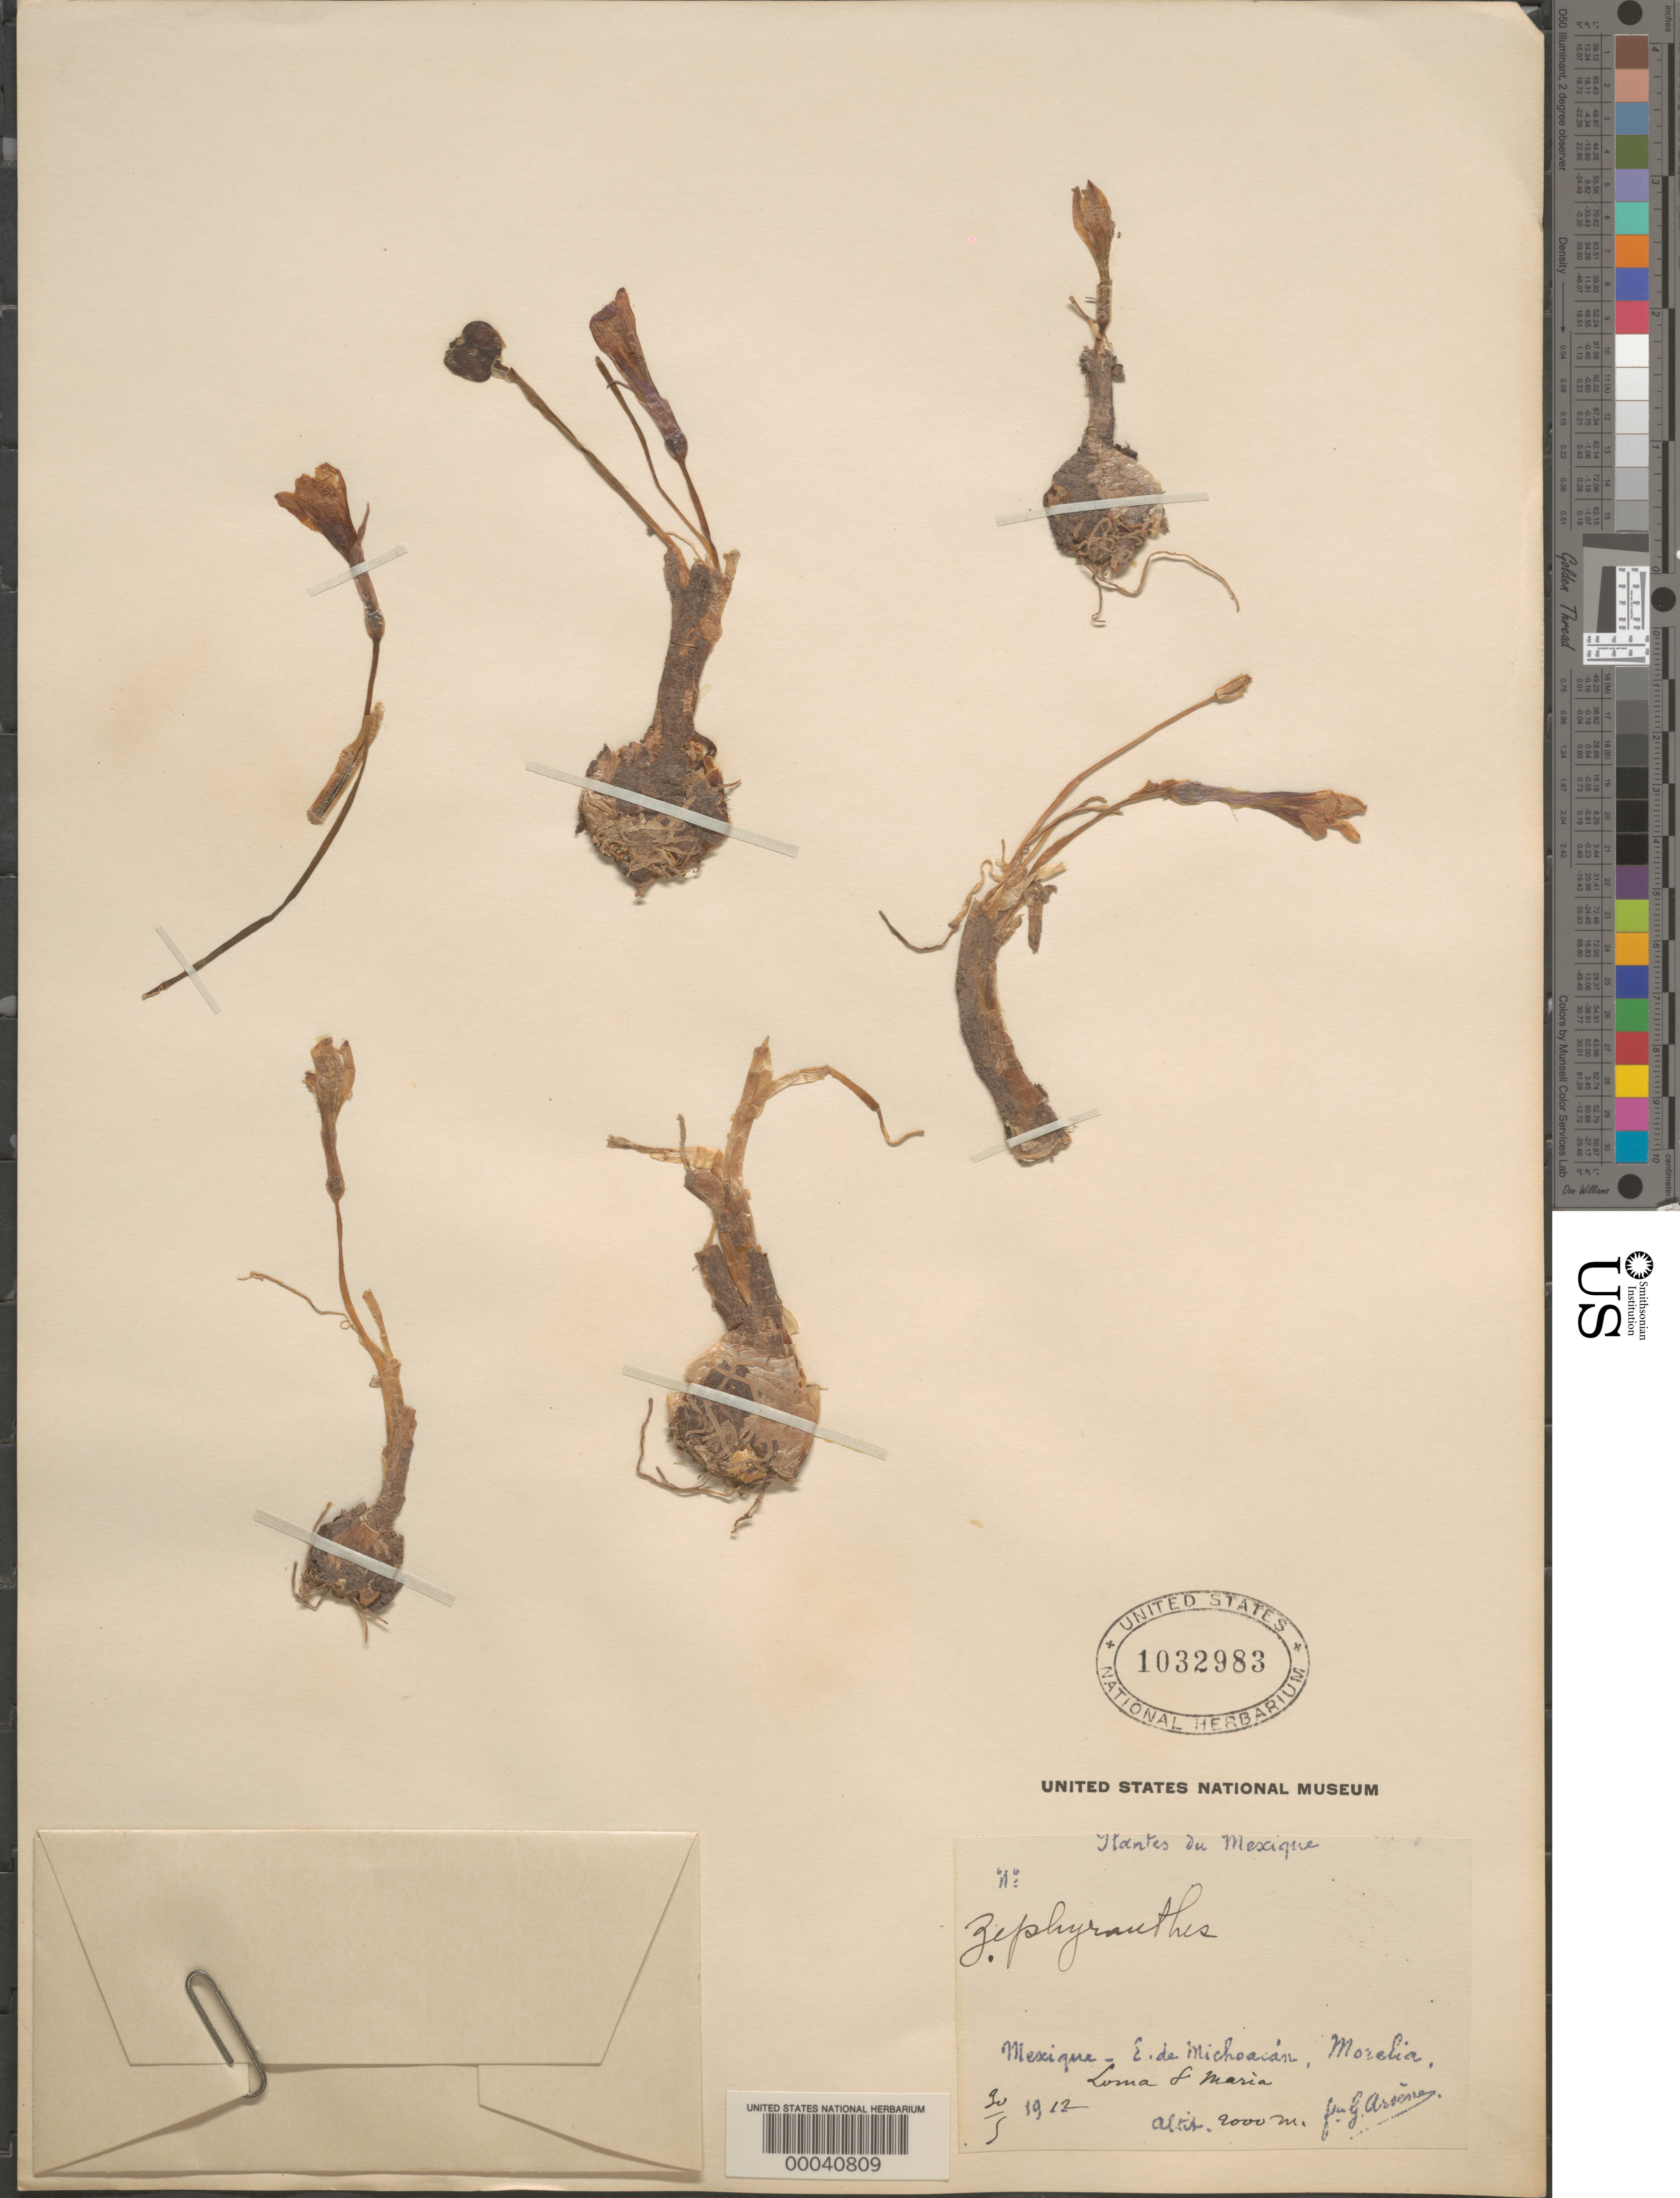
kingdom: Plantae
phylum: Tracheophyta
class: Liliopsida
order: Asparagales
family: Amaryllidaceae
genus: Zephyranthes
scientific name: Zephyranthes sp.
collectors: Bro. G. Arsène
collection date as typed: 30 Jun 1912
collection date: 1912-06-30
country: Mexico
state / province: Michoacán / Morelos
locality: Loma S. Maria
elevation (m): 2000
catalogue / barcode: US 1032983